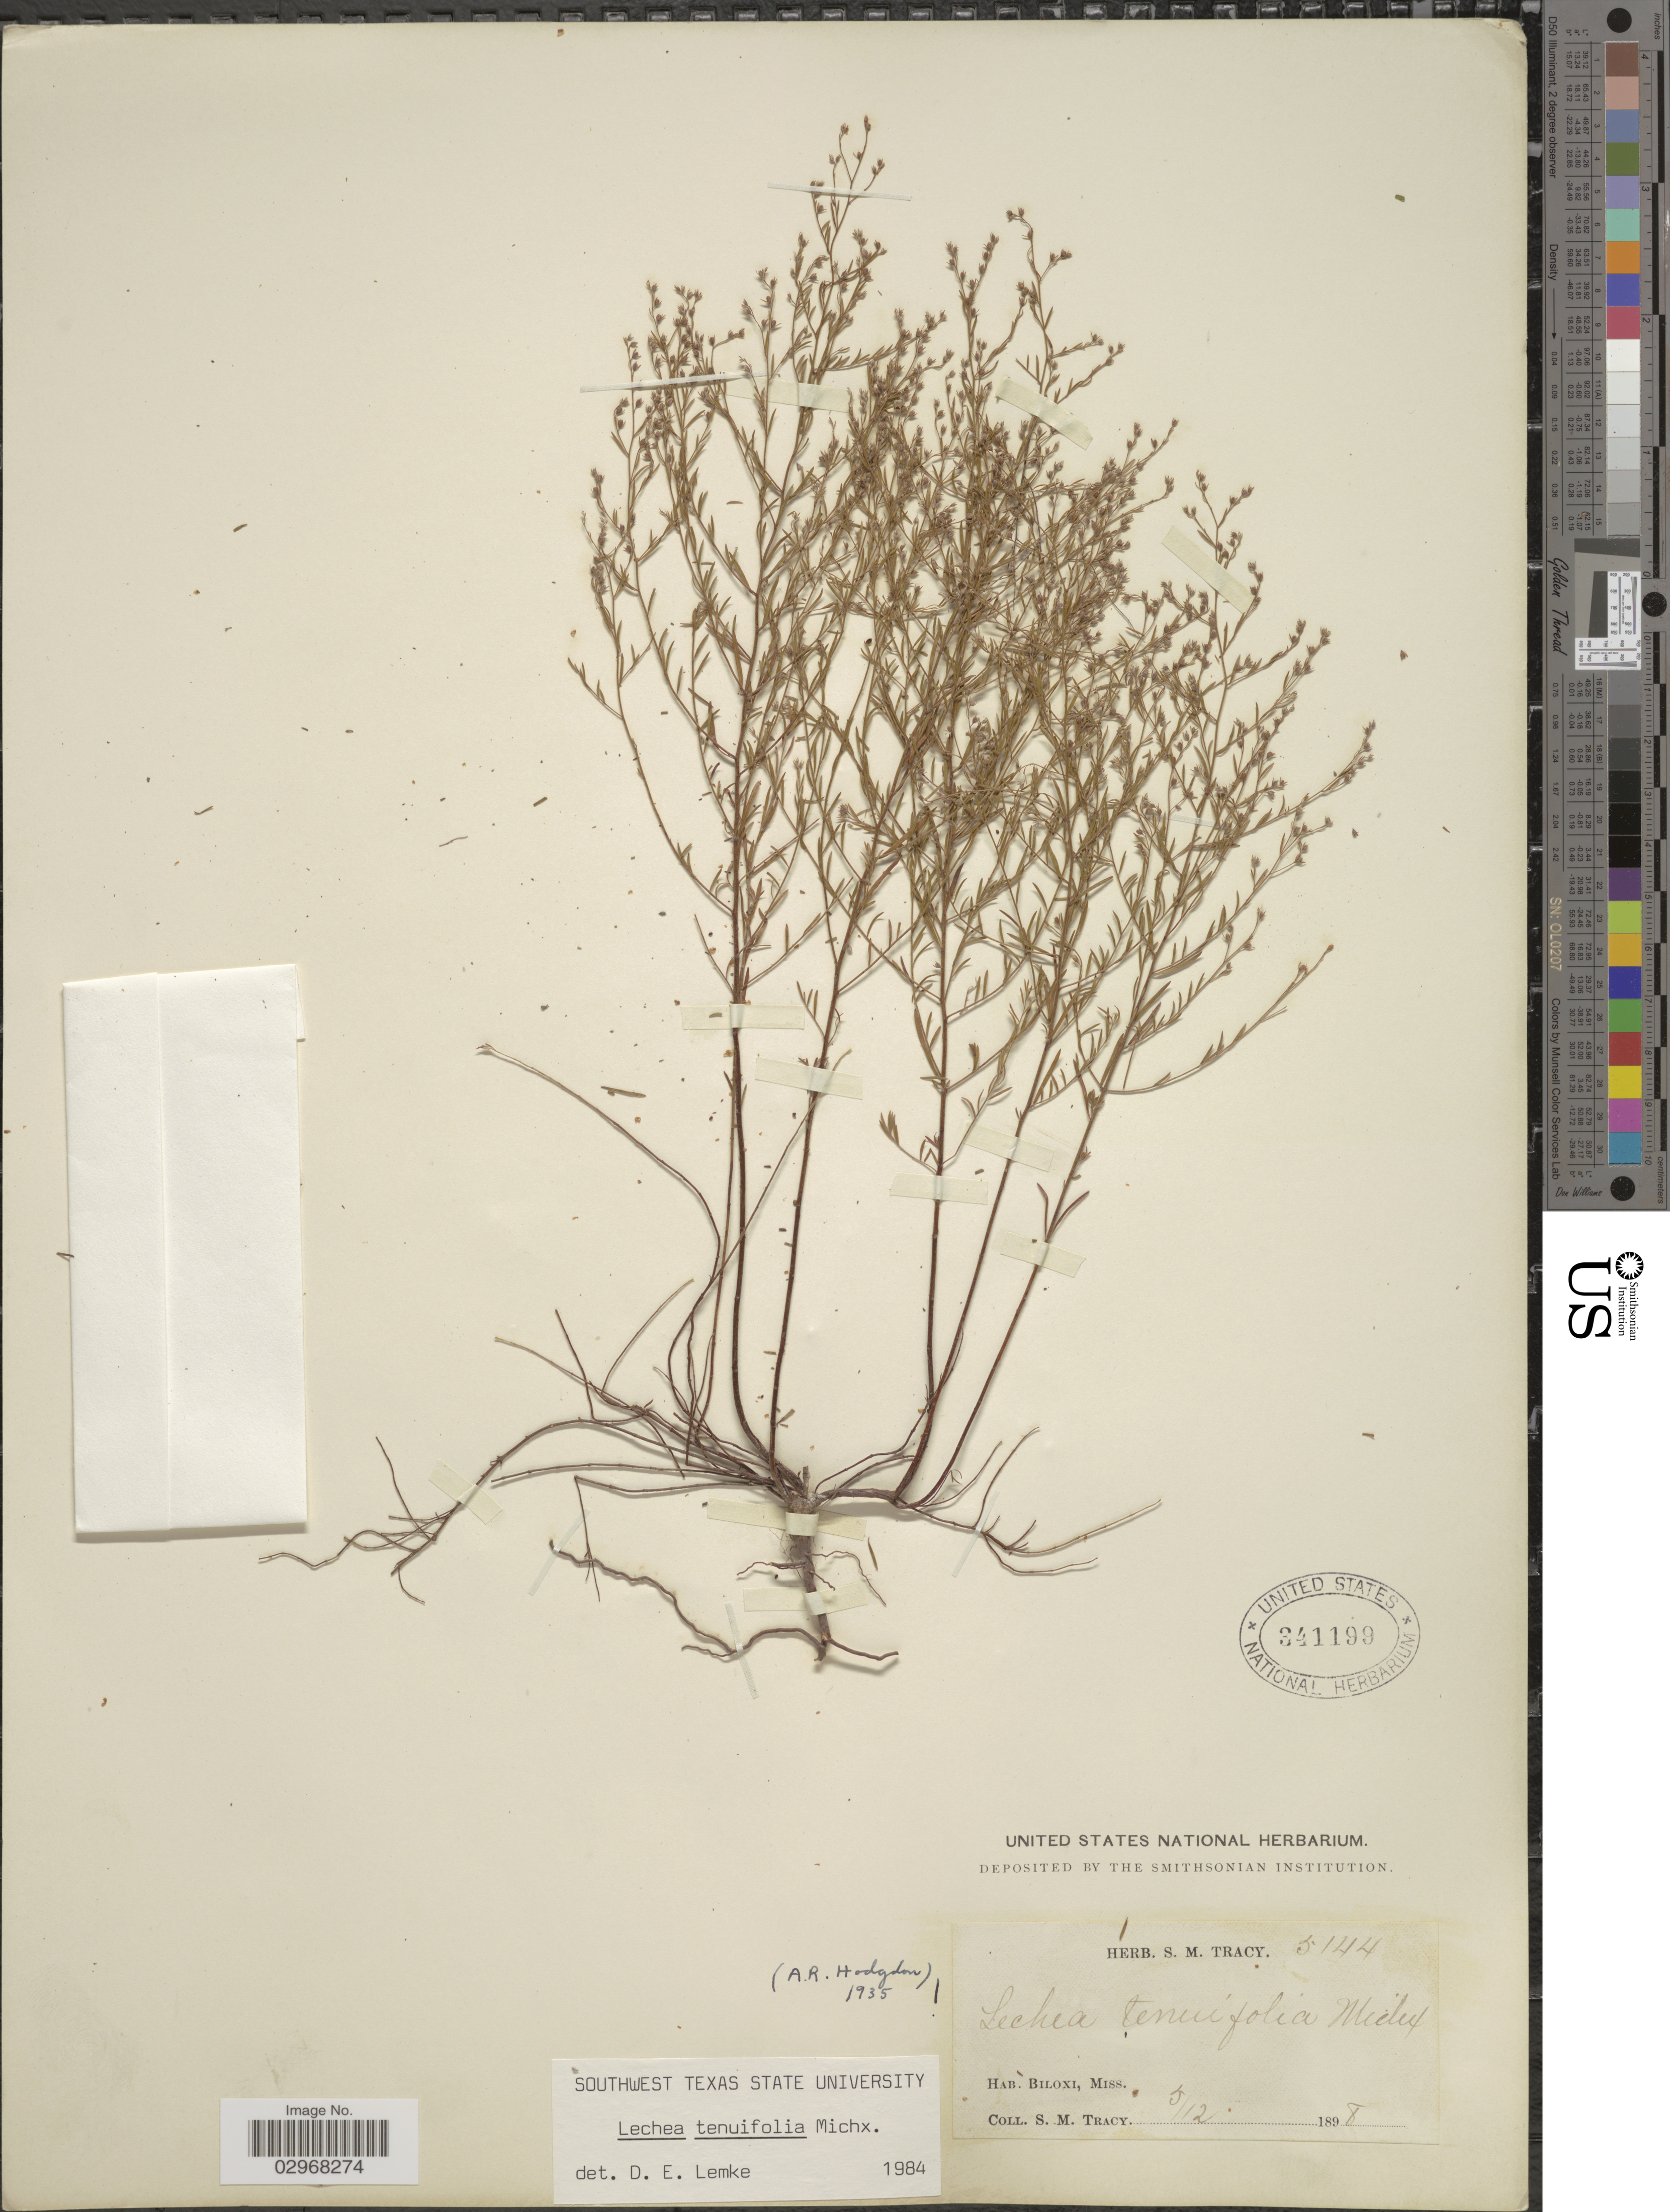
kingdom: Plantae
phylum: Tracheophyta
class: Magnoliopsida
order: Malvales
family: Cistaceae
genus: Lechea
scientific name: Lechea tenuifolia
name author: Michx.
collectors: S. M. Tracy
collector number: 5144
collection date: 1898-05-12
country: United States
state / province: Mississippi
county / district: Harrison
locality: Biloxi.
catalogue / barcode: US 341199